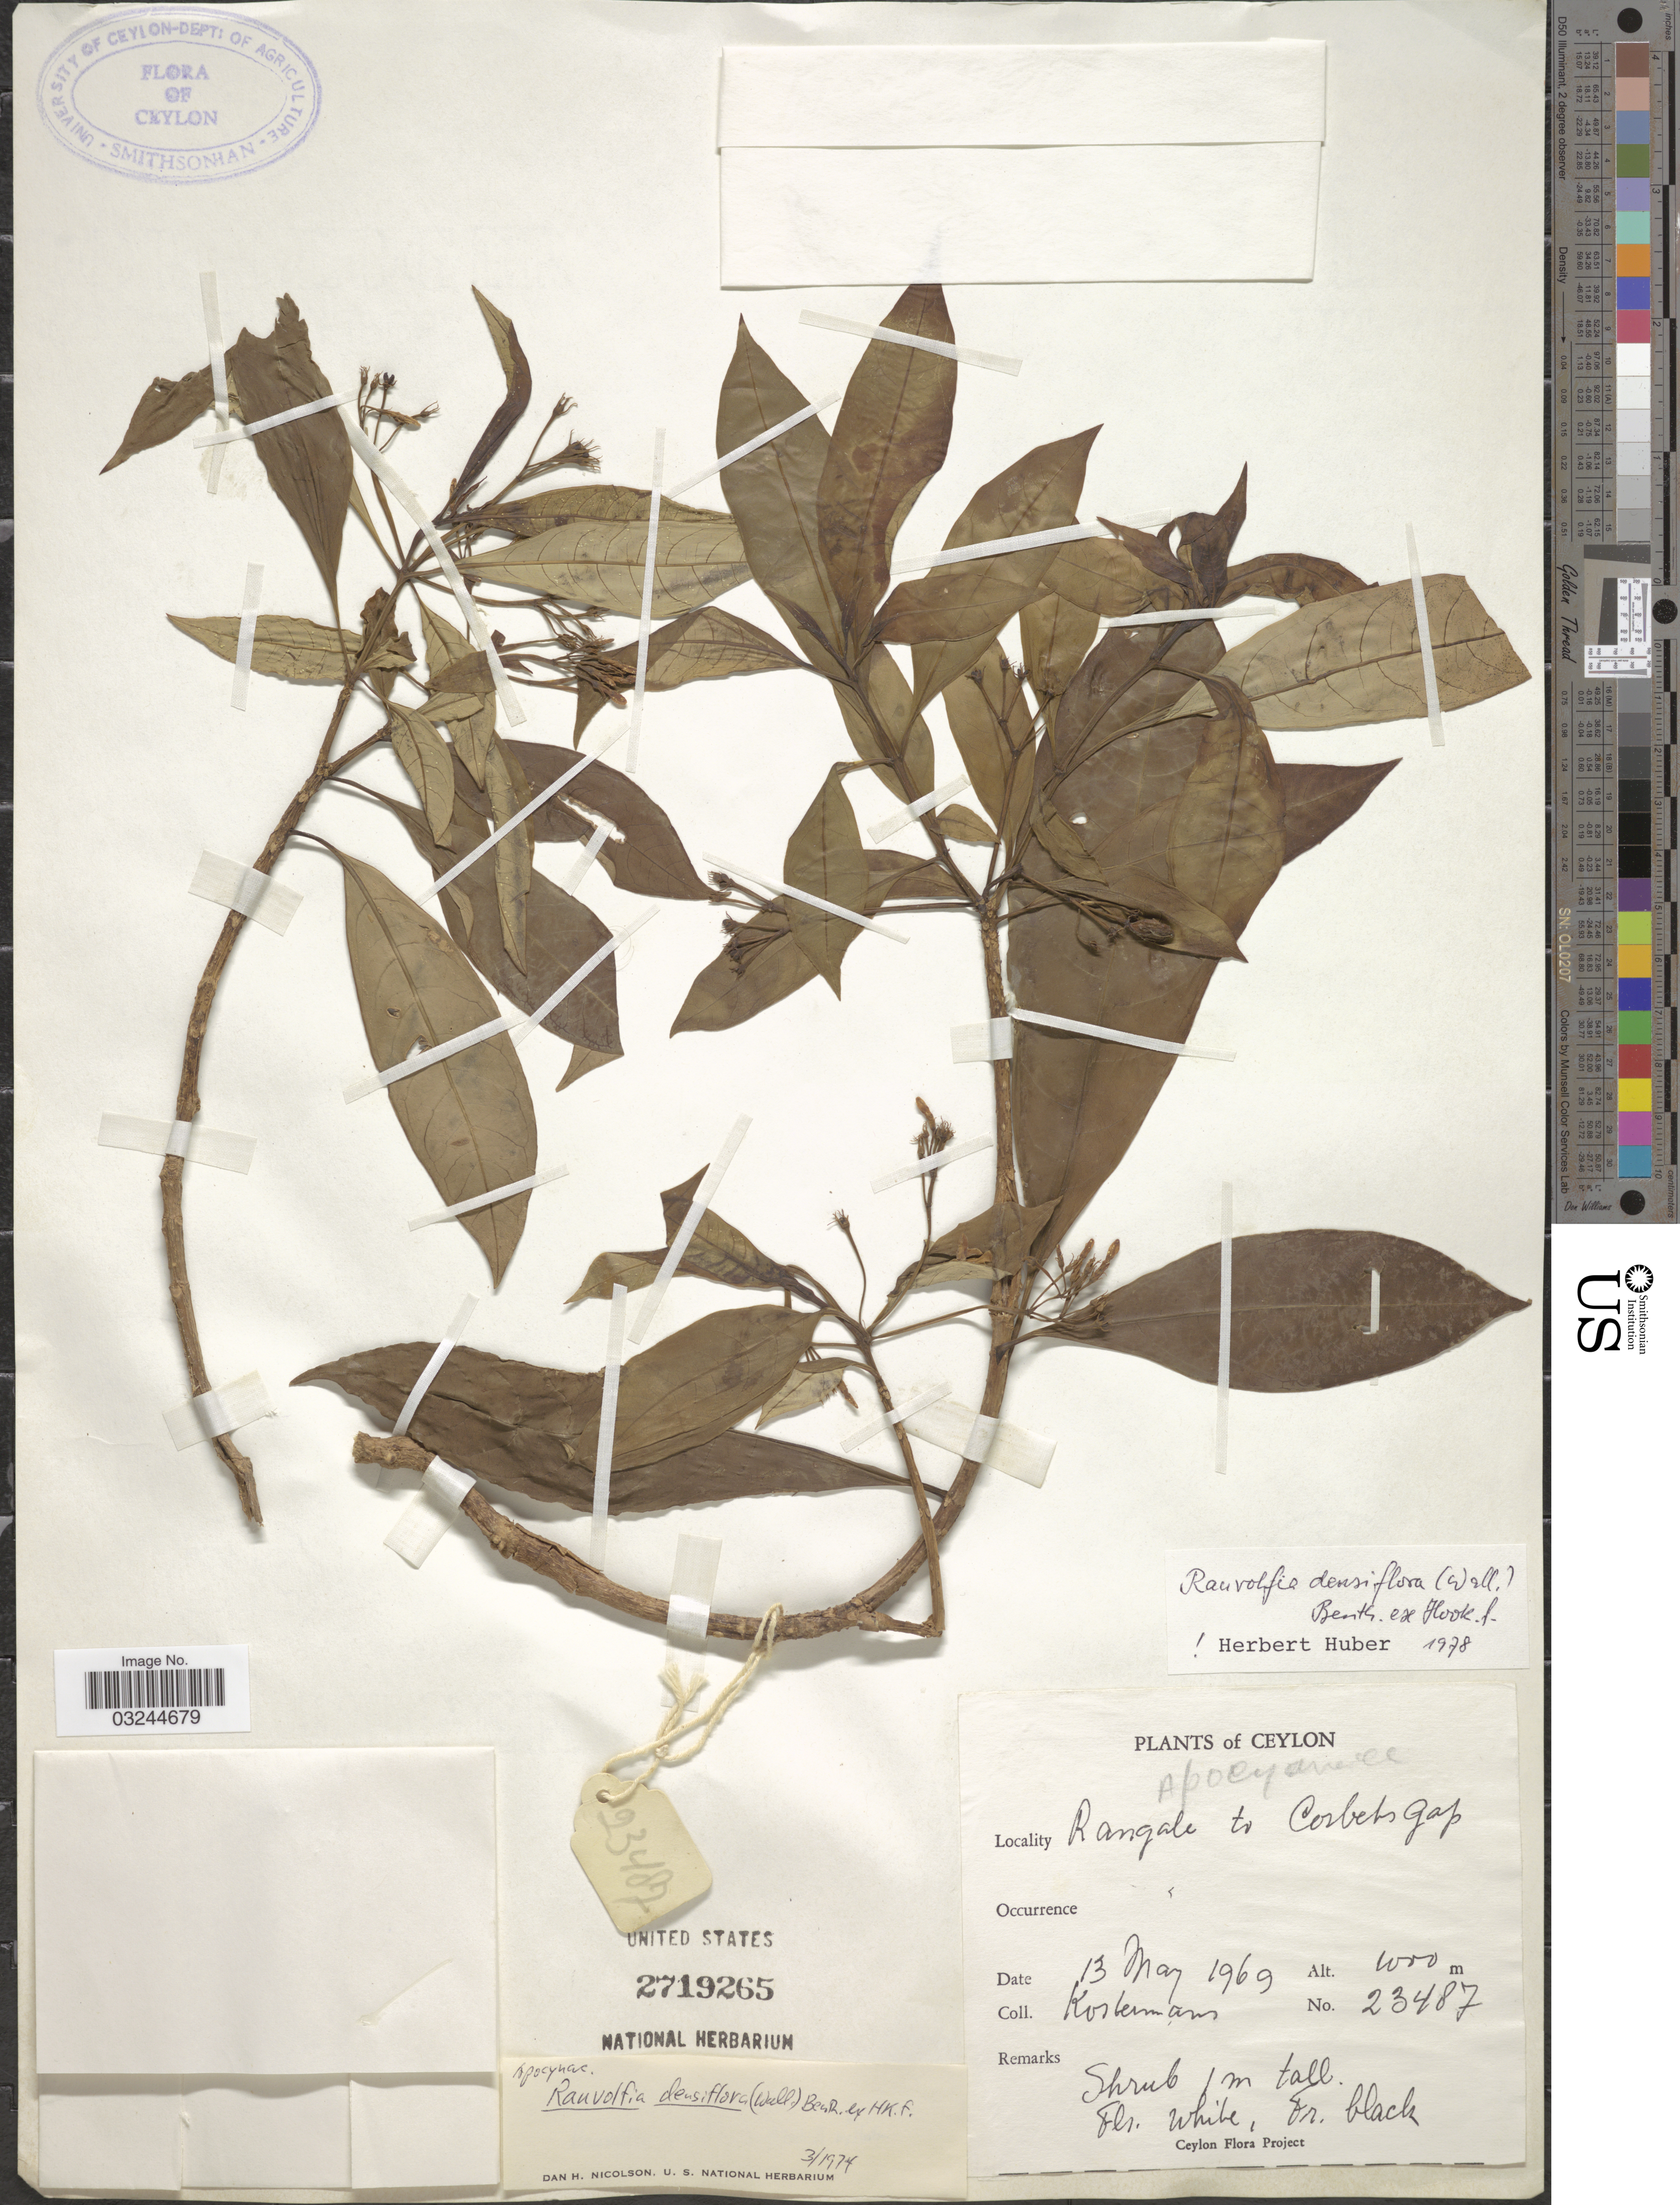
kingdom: Plantae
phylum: Tracheophyta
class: Magnoliopsida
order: Gentianales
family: Apocynaceae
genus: Rauvolfia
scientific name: Rauvolfia densiflora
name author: (Wall.) Benth. ex Hook. f.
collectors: Kostermans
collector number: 23487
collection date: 1969-05-13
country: Sri Lanka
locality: Ceylon. Rangale to Corbets Gap.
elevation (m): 1000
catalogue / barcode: US 2719265